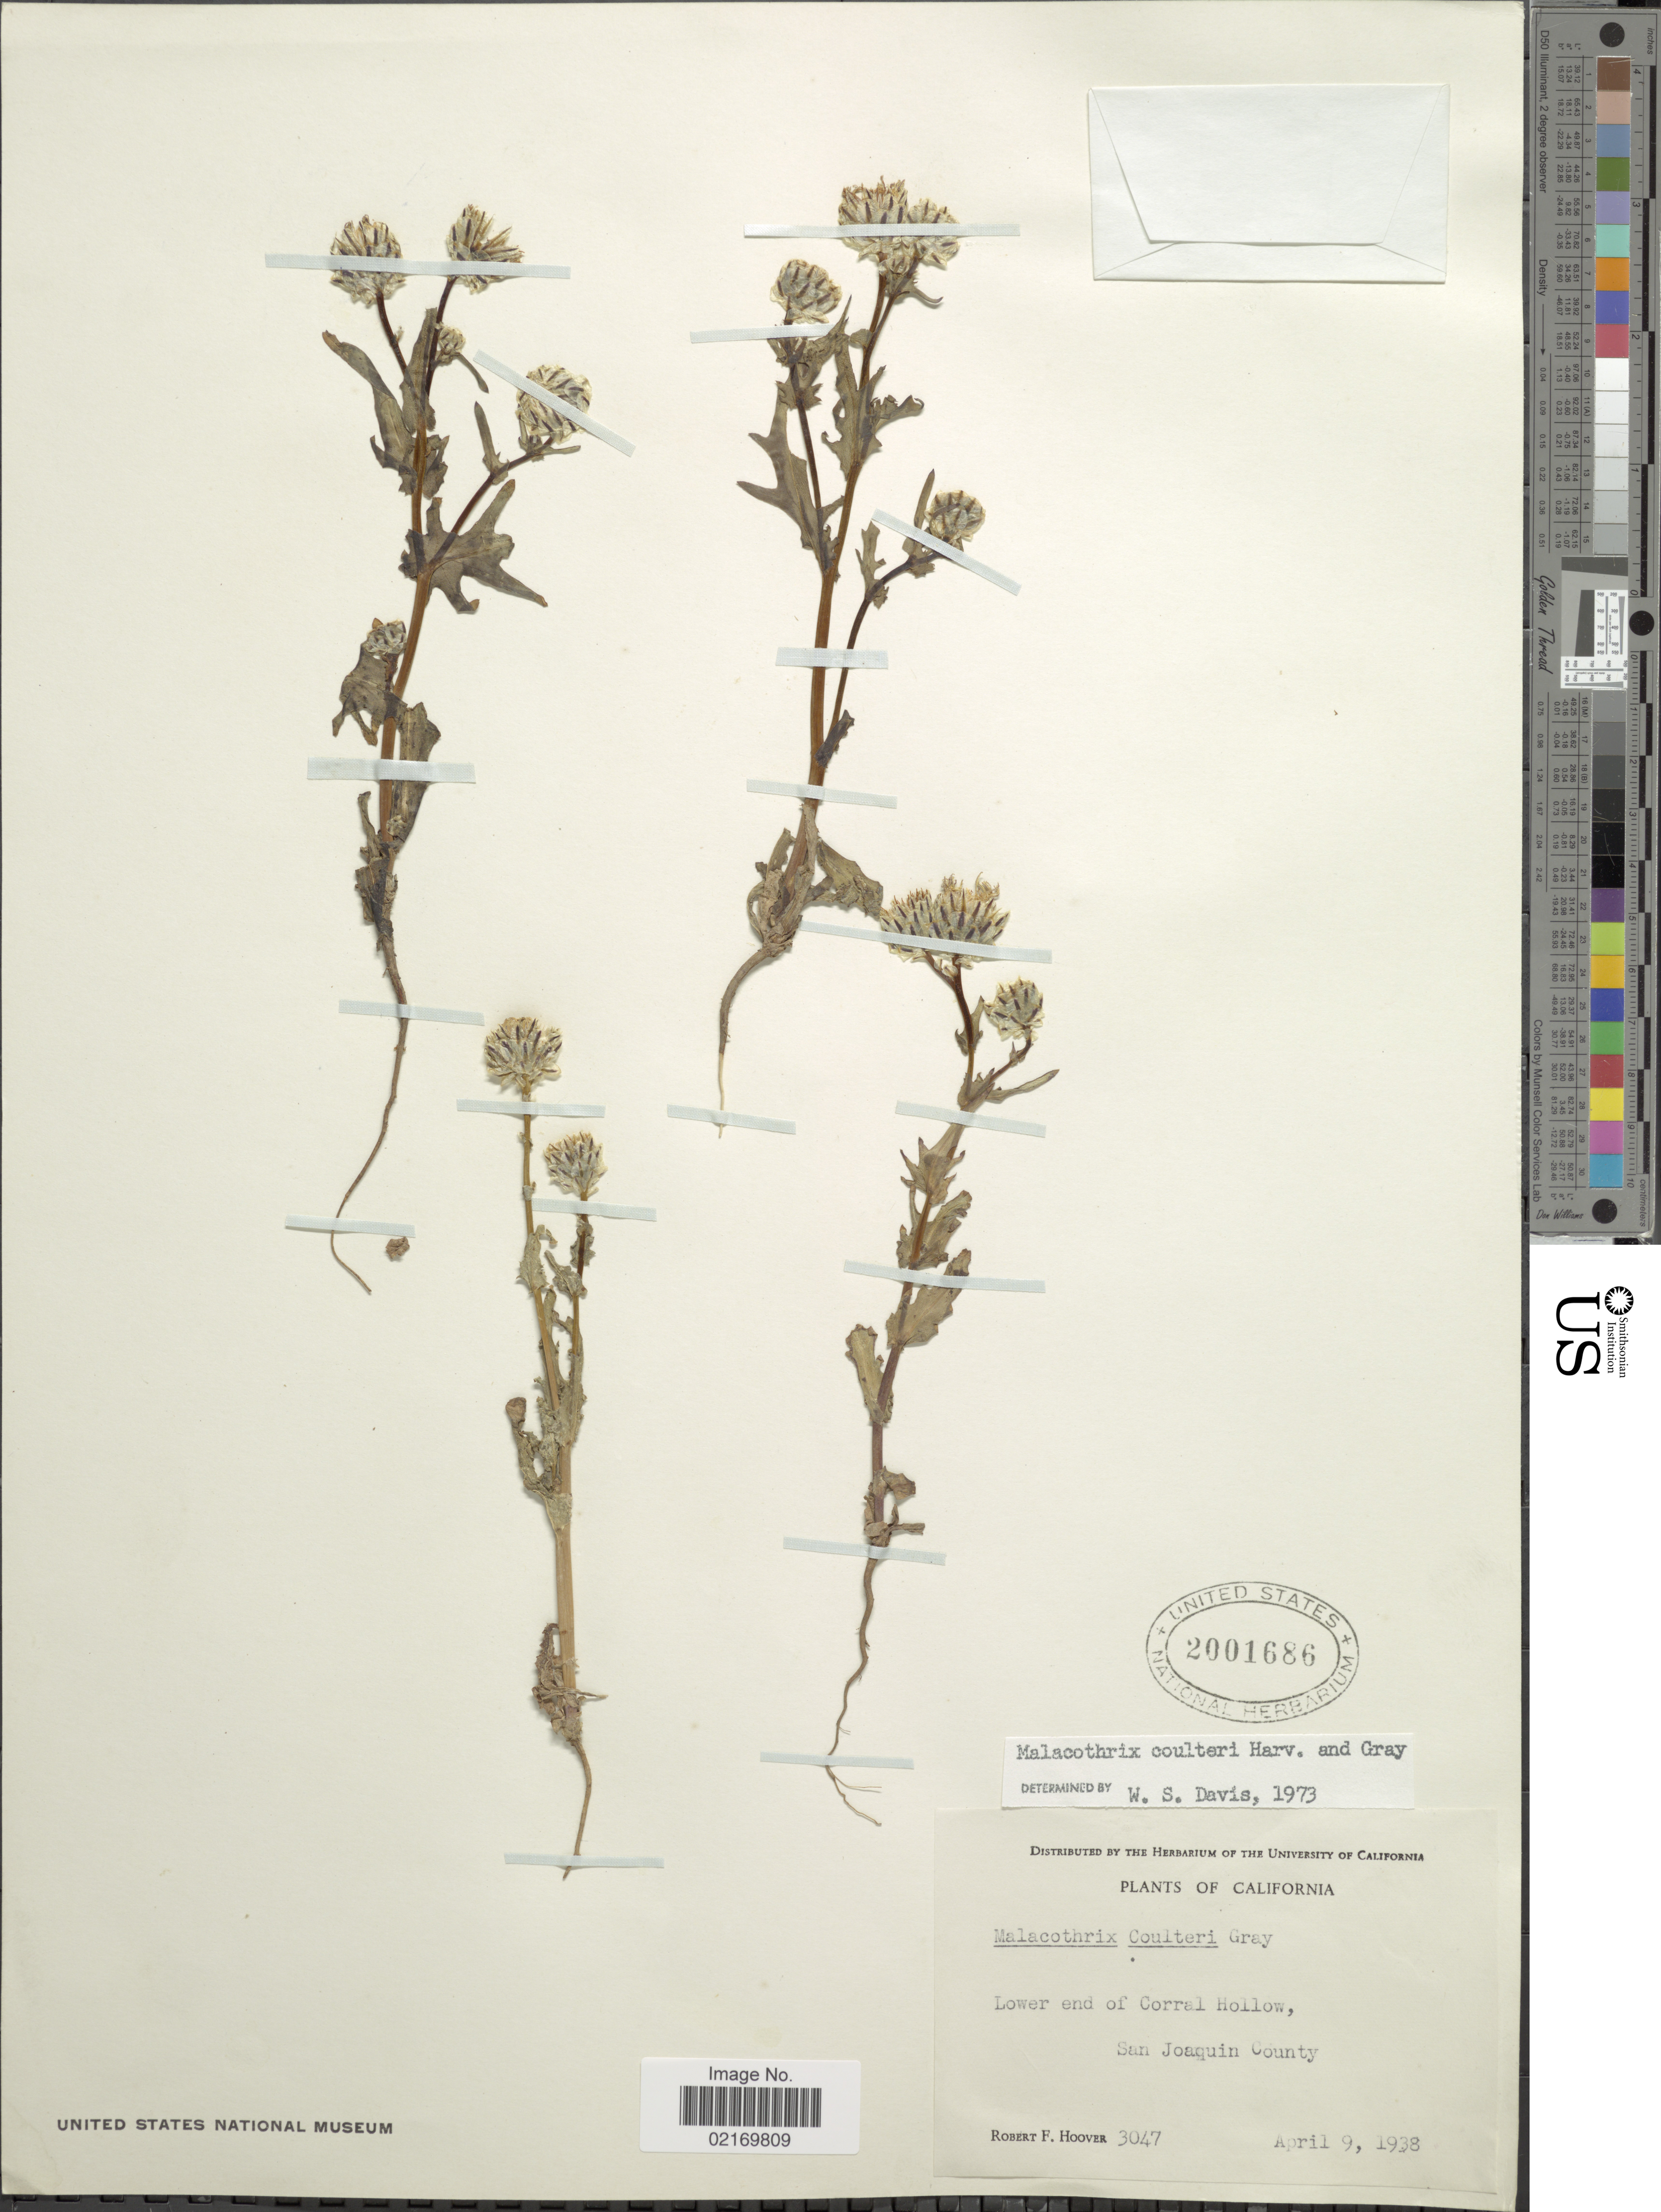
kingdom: Plantae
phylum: Tracheophyta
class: Magnoliopsida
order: Asterales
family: Asteraceae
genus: Malacothrix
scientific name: Malacothrix coulteri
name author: Harv. & A. Gray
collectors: R. F. Hoover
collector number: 3047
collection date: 1938-04-09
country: United States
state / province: California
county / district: San Joaquin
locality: Lower end of Corral Hollow, San Joaquin County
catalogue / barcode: US 2001686